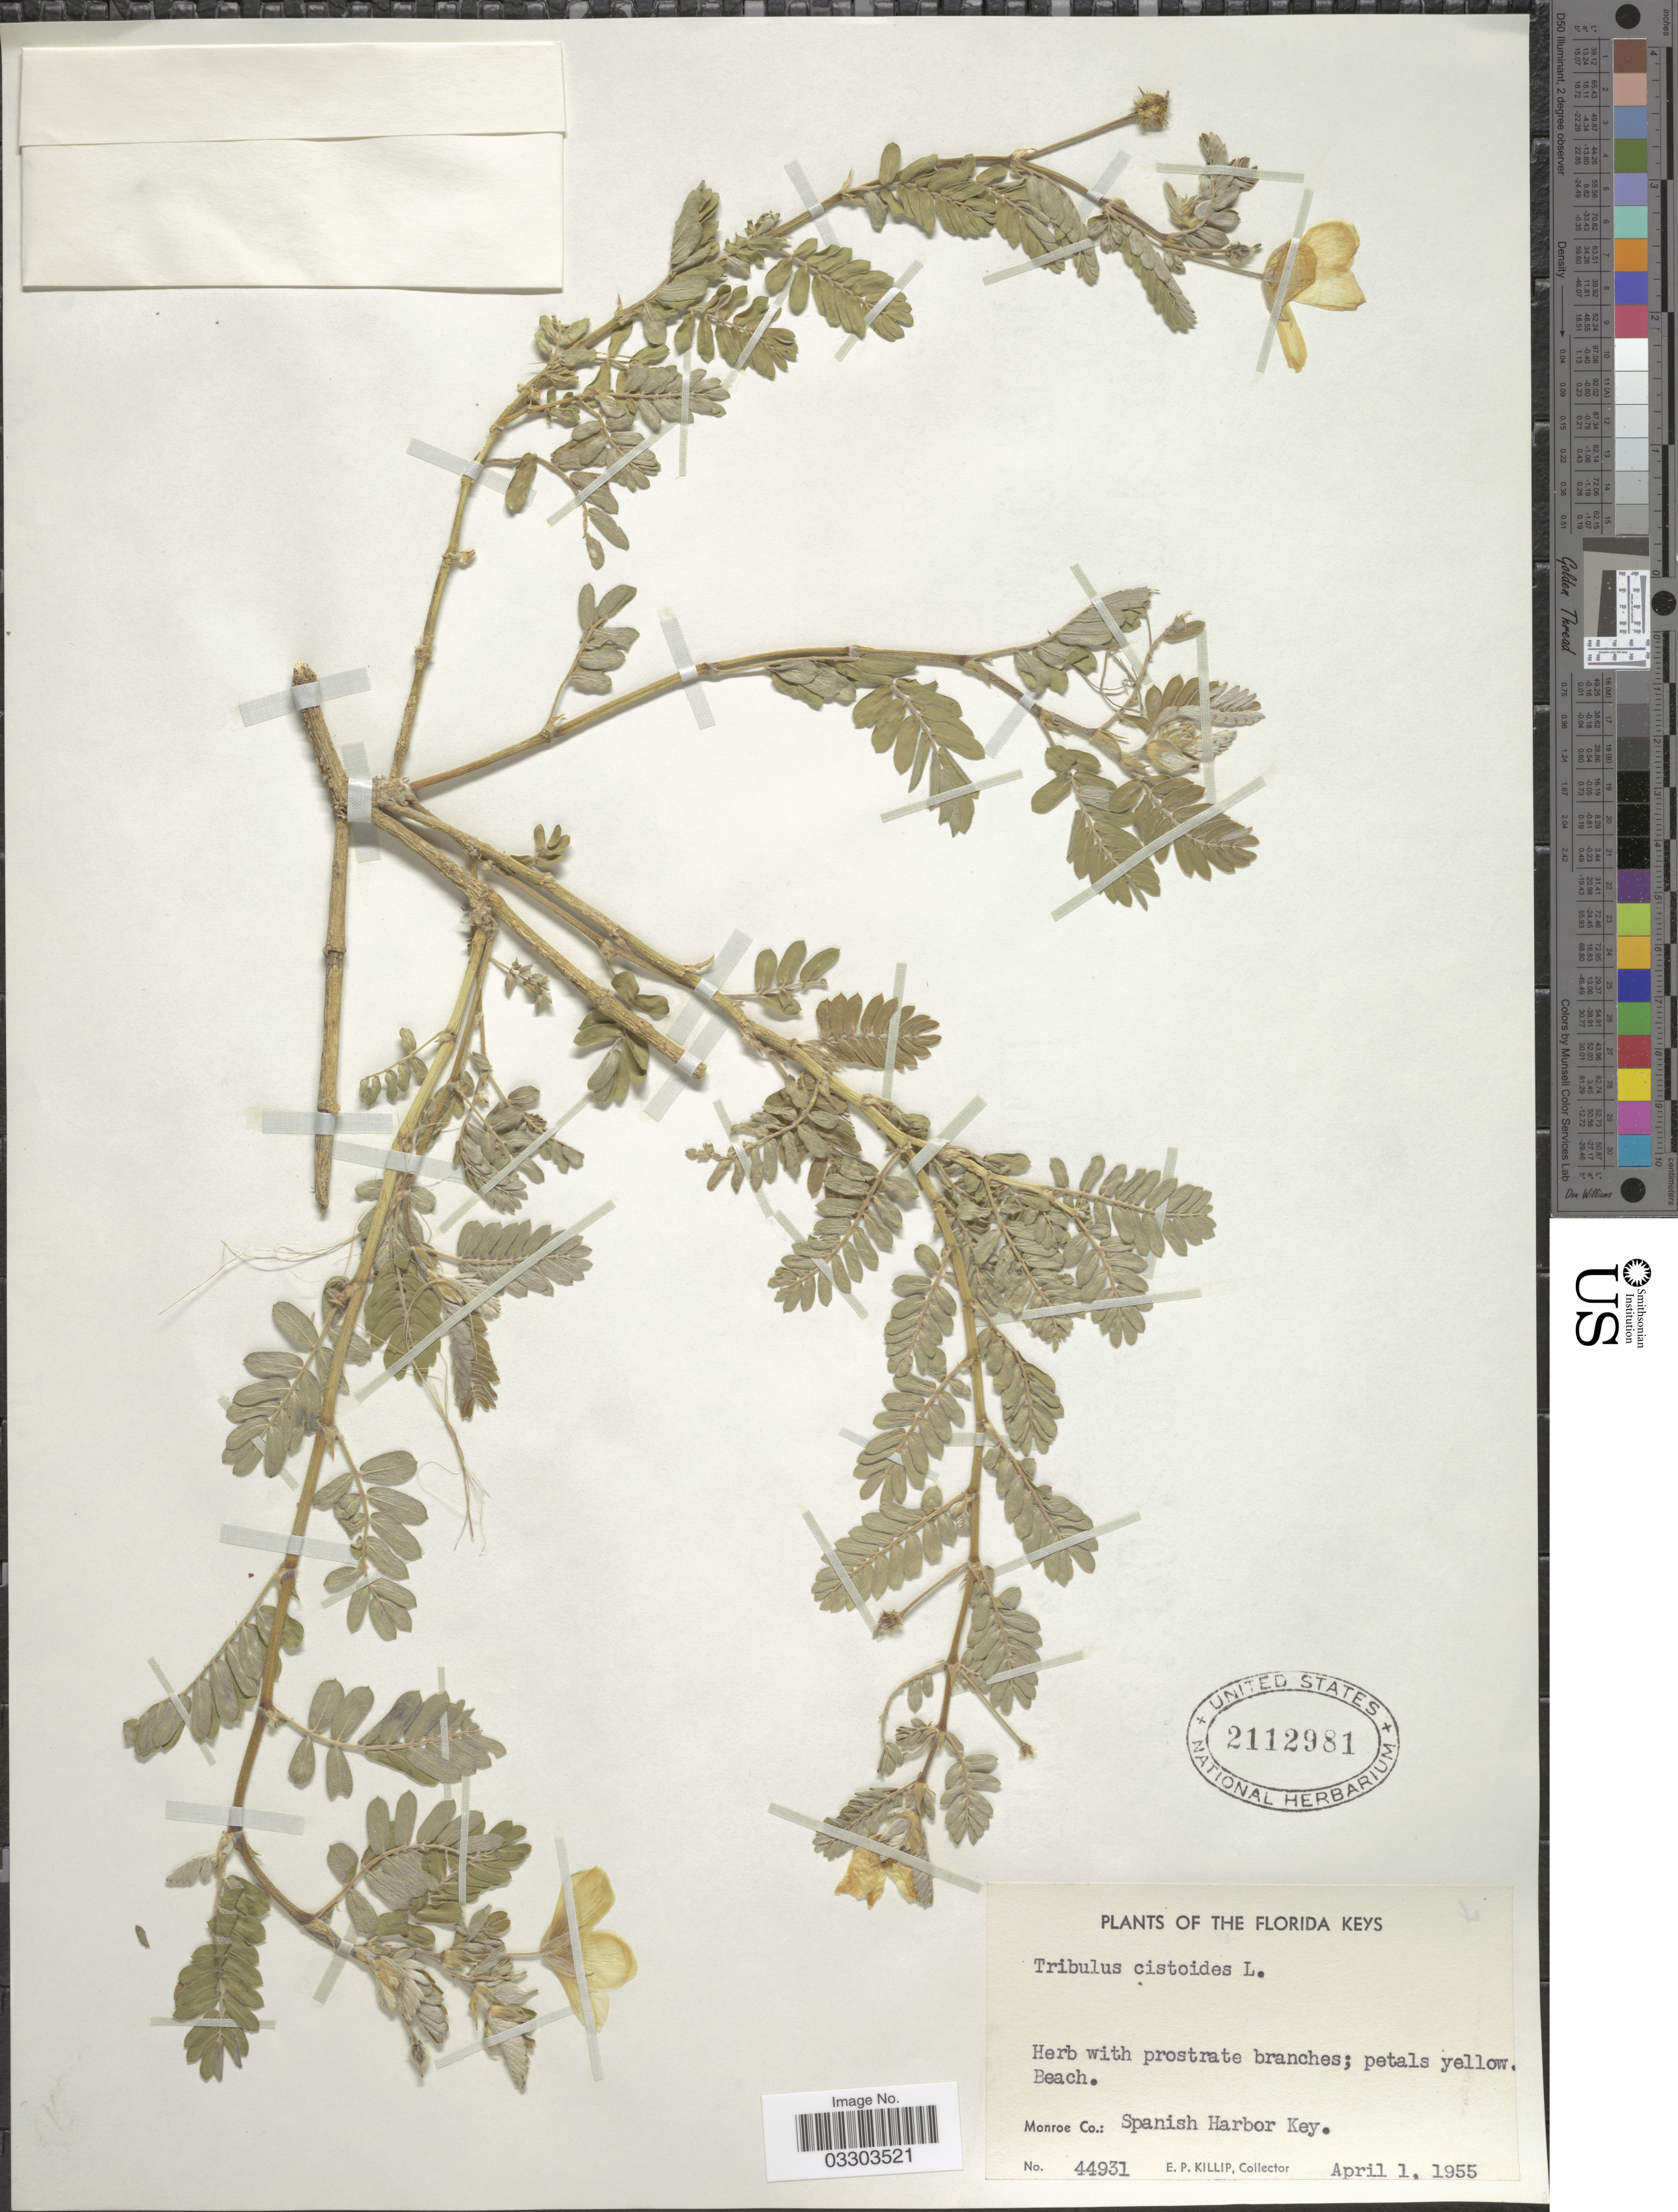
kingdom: Plantae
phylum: Tracheophyta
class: Magnoliopsida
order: Zygophyllales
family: Zygophyllaceae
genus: Tribulus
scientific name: Tribulus cistoides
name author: L.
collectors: E. P. Killip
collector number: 44931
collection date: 1955-04-01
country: United States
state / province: Florida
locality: The Florida Keys. Monroe Co.: Spanish Harbor Key.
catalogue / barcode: US 2112981